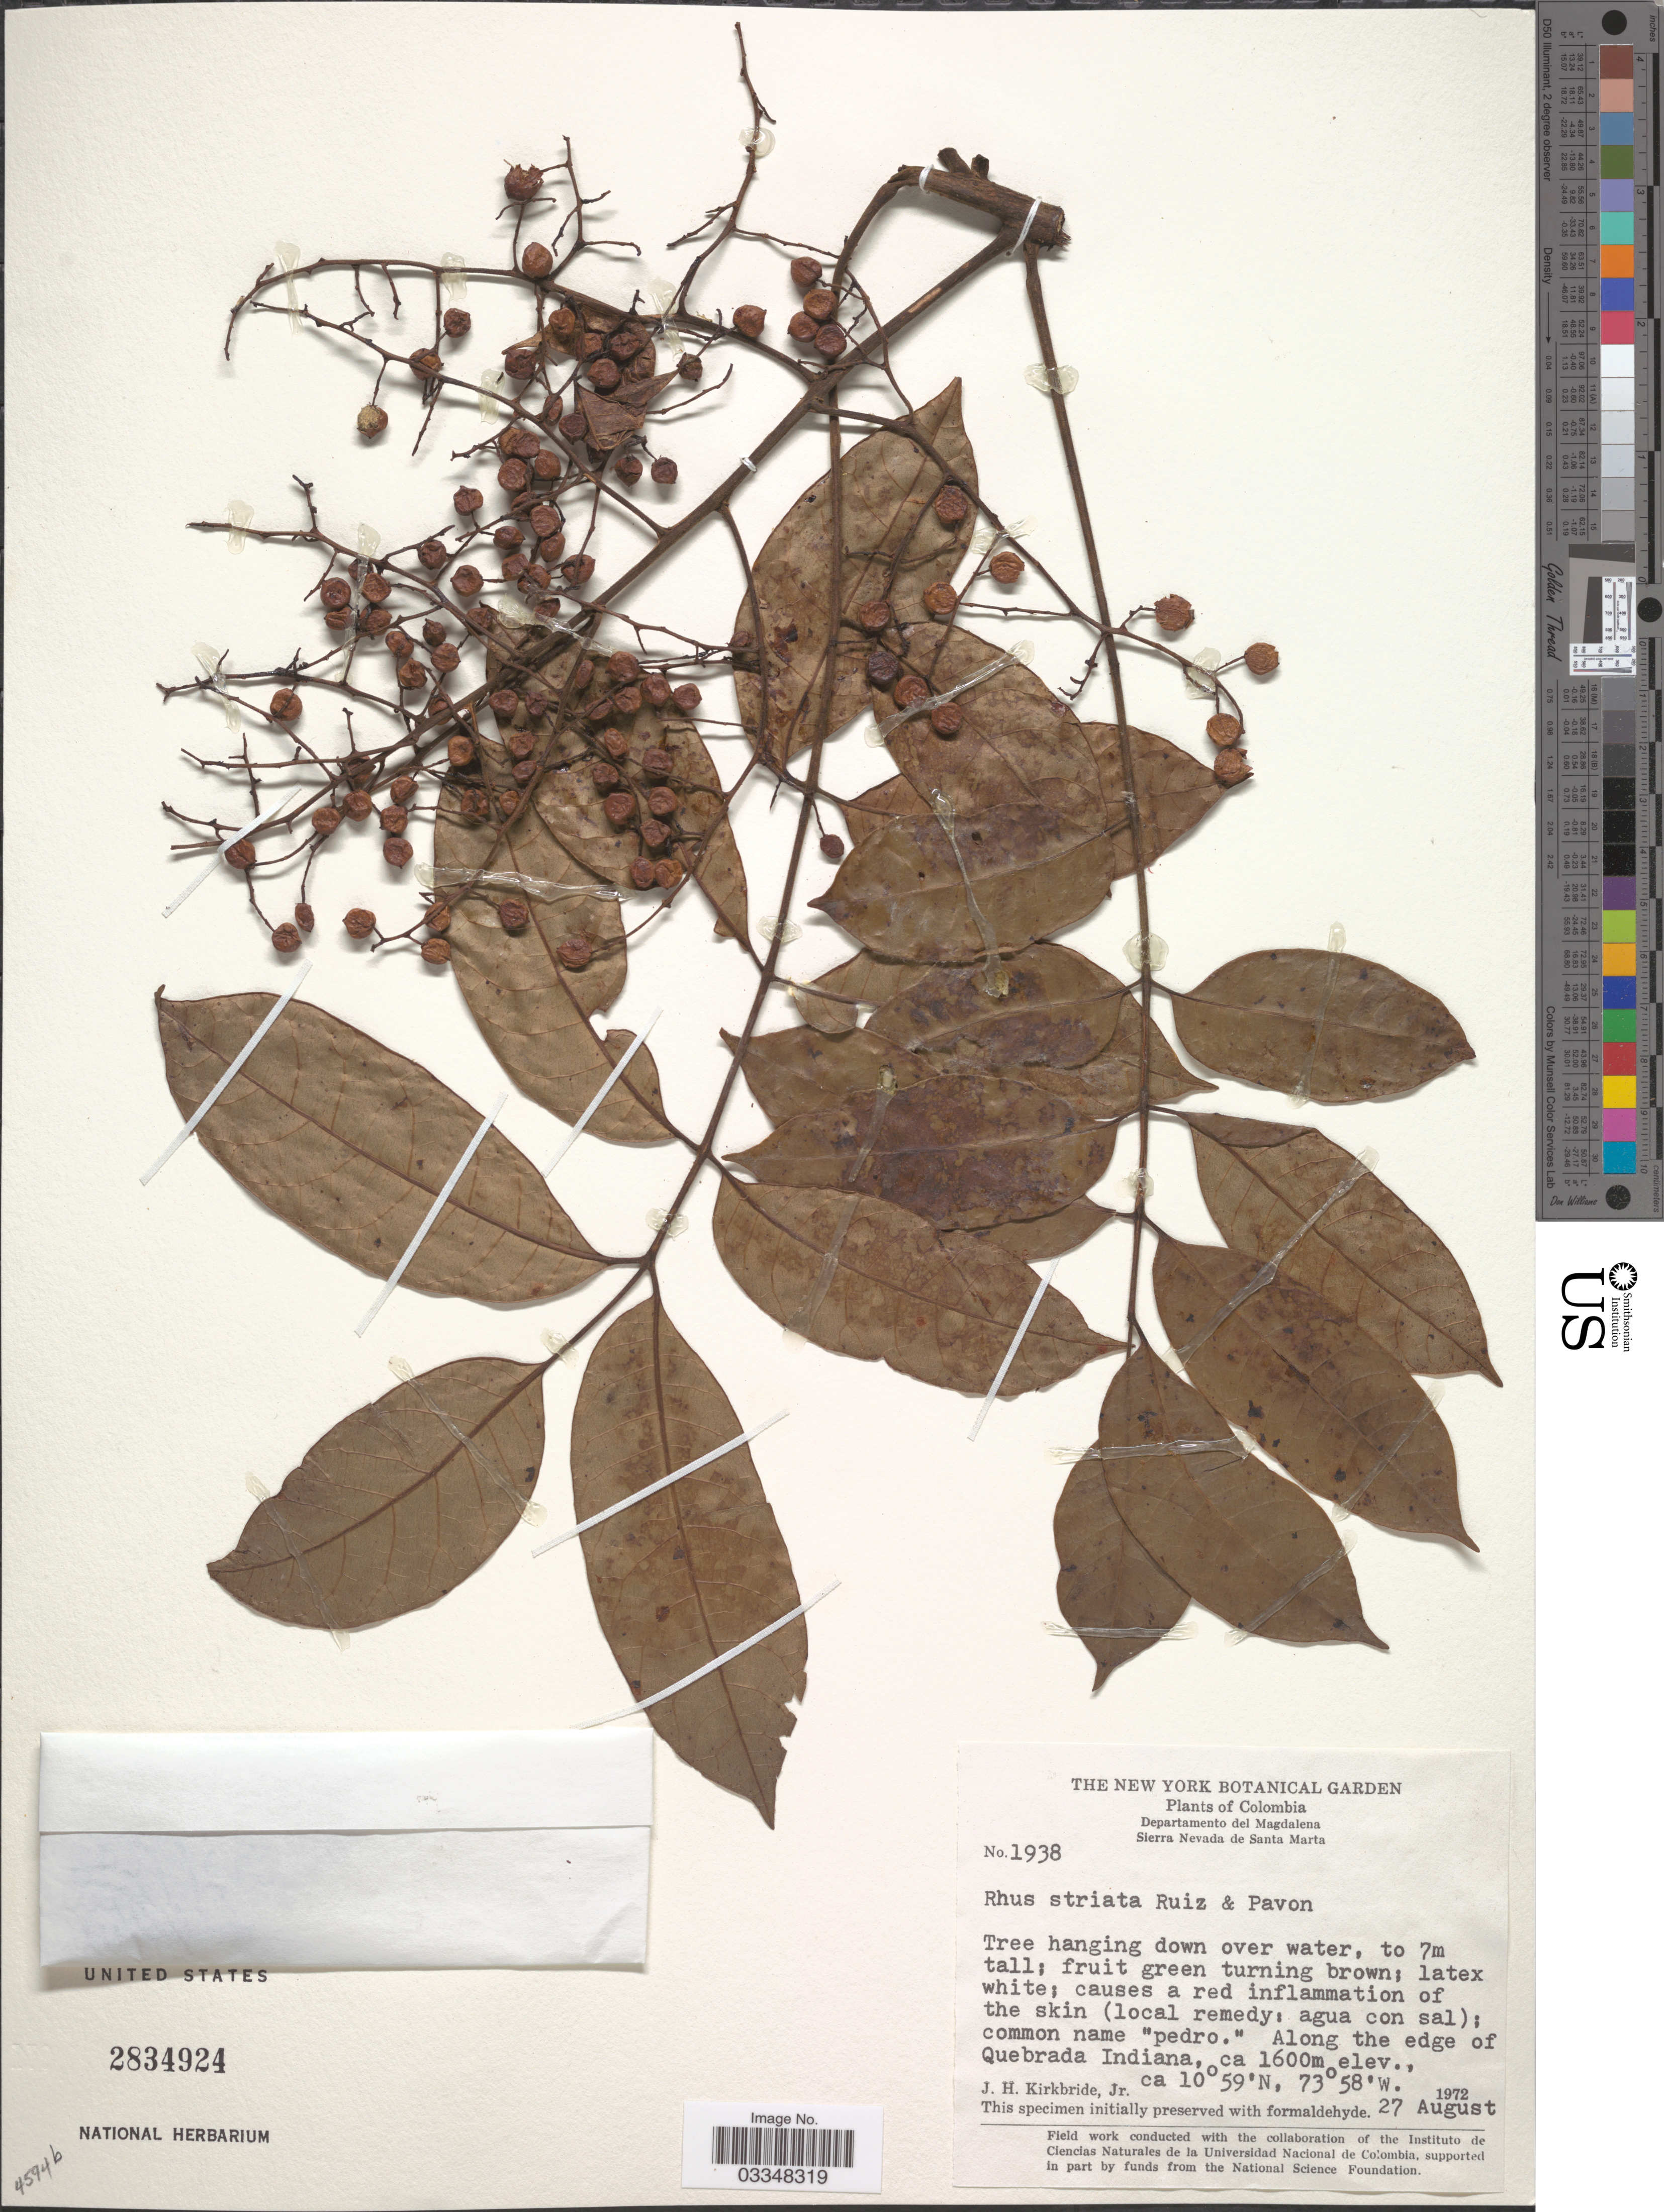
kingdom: Plantae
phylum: Tracheophyta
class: Magnoliopsida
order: Sapindales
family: Anacardiaceae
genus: Toxicodendron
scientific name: Toxicodendron striatum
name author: (Ruiz & Pav.) Kuntze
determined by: Mitchell, John D.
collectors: J. H. Kirkbride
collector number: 1938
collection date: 1972-08-27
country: Colombia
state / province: Magdalena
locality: Departamento del Magdalena. Sierra Nevada de Santa Marta. Along the edge of Quebrada Indiana.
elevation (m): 1600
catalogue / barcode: US 2834924